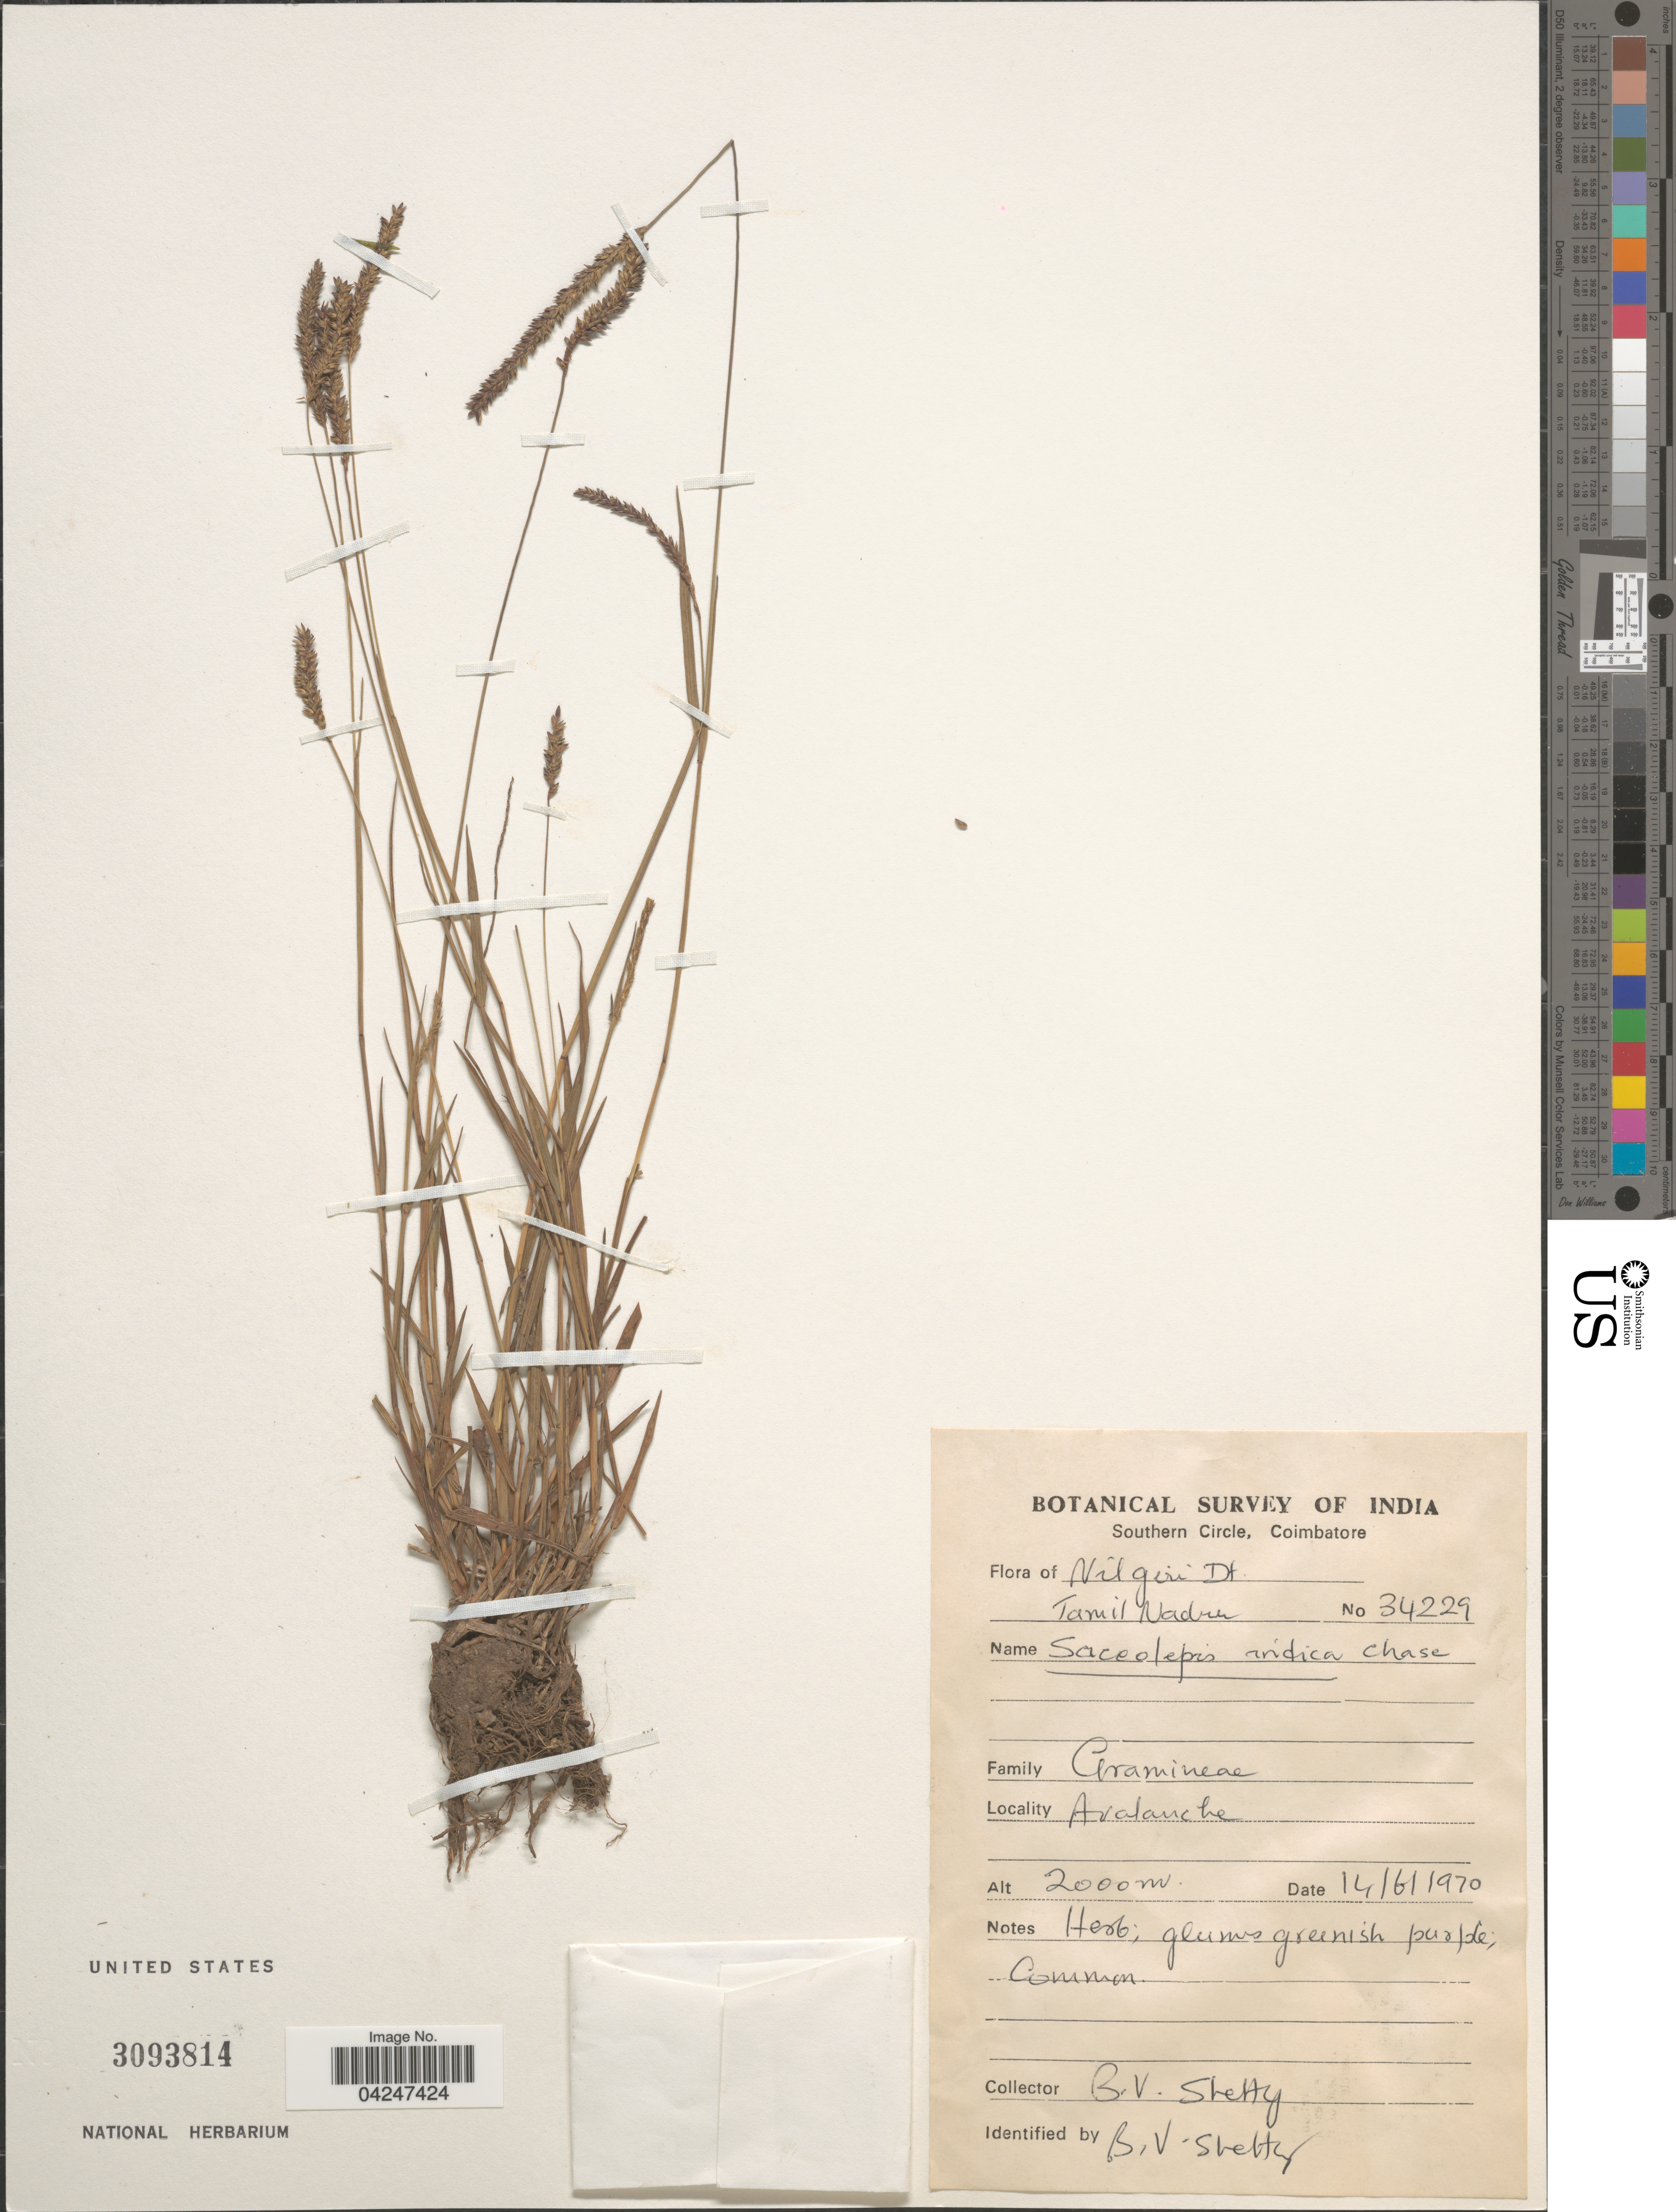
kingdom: Plantae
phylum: Tracheophyta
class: Liliopsida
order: Poales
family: Poaceae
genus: Sacciolepis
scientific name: Sacciolepis indica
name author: (L.) Chase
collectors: B.V. Shetty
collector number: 34229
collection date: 1970-06-14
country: India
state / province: Tamil Nadu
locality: Botanical Survey of India. Southern Circle, Coimbatore. Nilgiri Dt.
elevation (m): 2000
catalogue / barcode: US 3093814